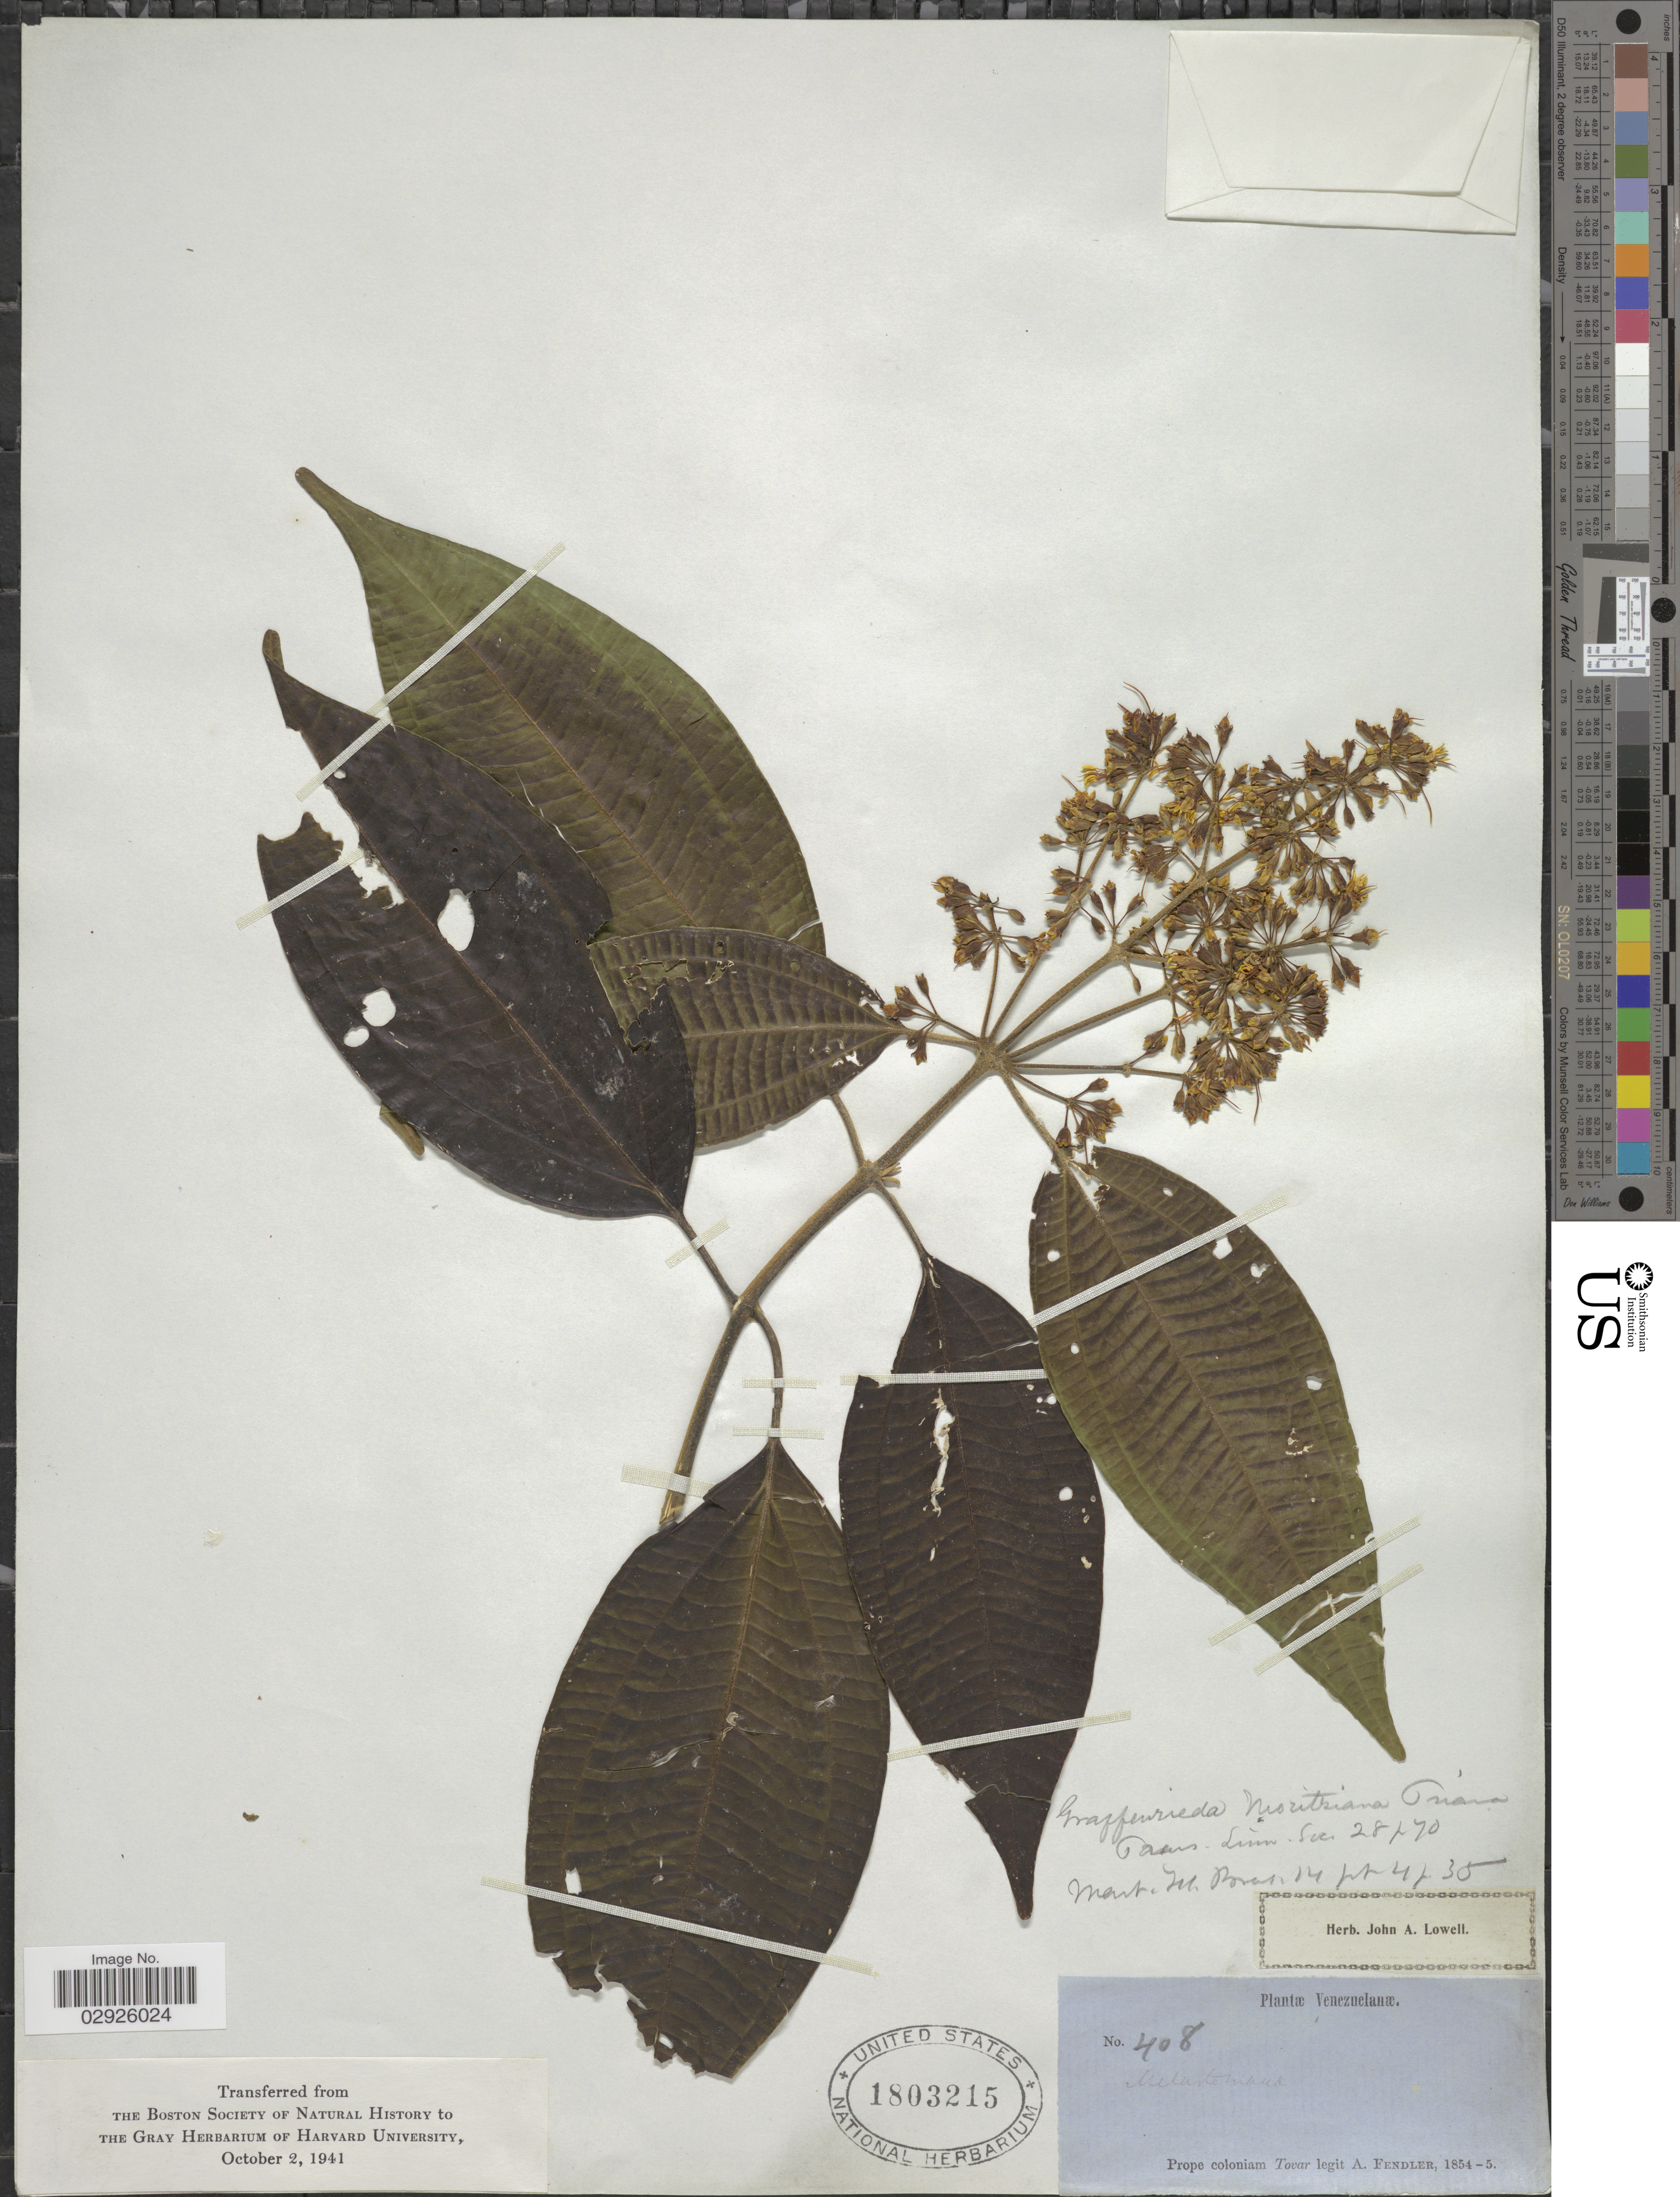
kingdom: Plantae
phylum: Tracheophyta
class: Magnoliopsida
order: Myrtales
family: Melastomataceae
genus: Graffenrieda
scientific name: Graffenrieda moritziana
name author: Triana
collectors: A. Fendler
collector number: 408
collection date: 1854/1855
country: Venezuela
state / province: Aragua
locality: Prope coloniam Tovar.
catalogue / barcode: US 1803215